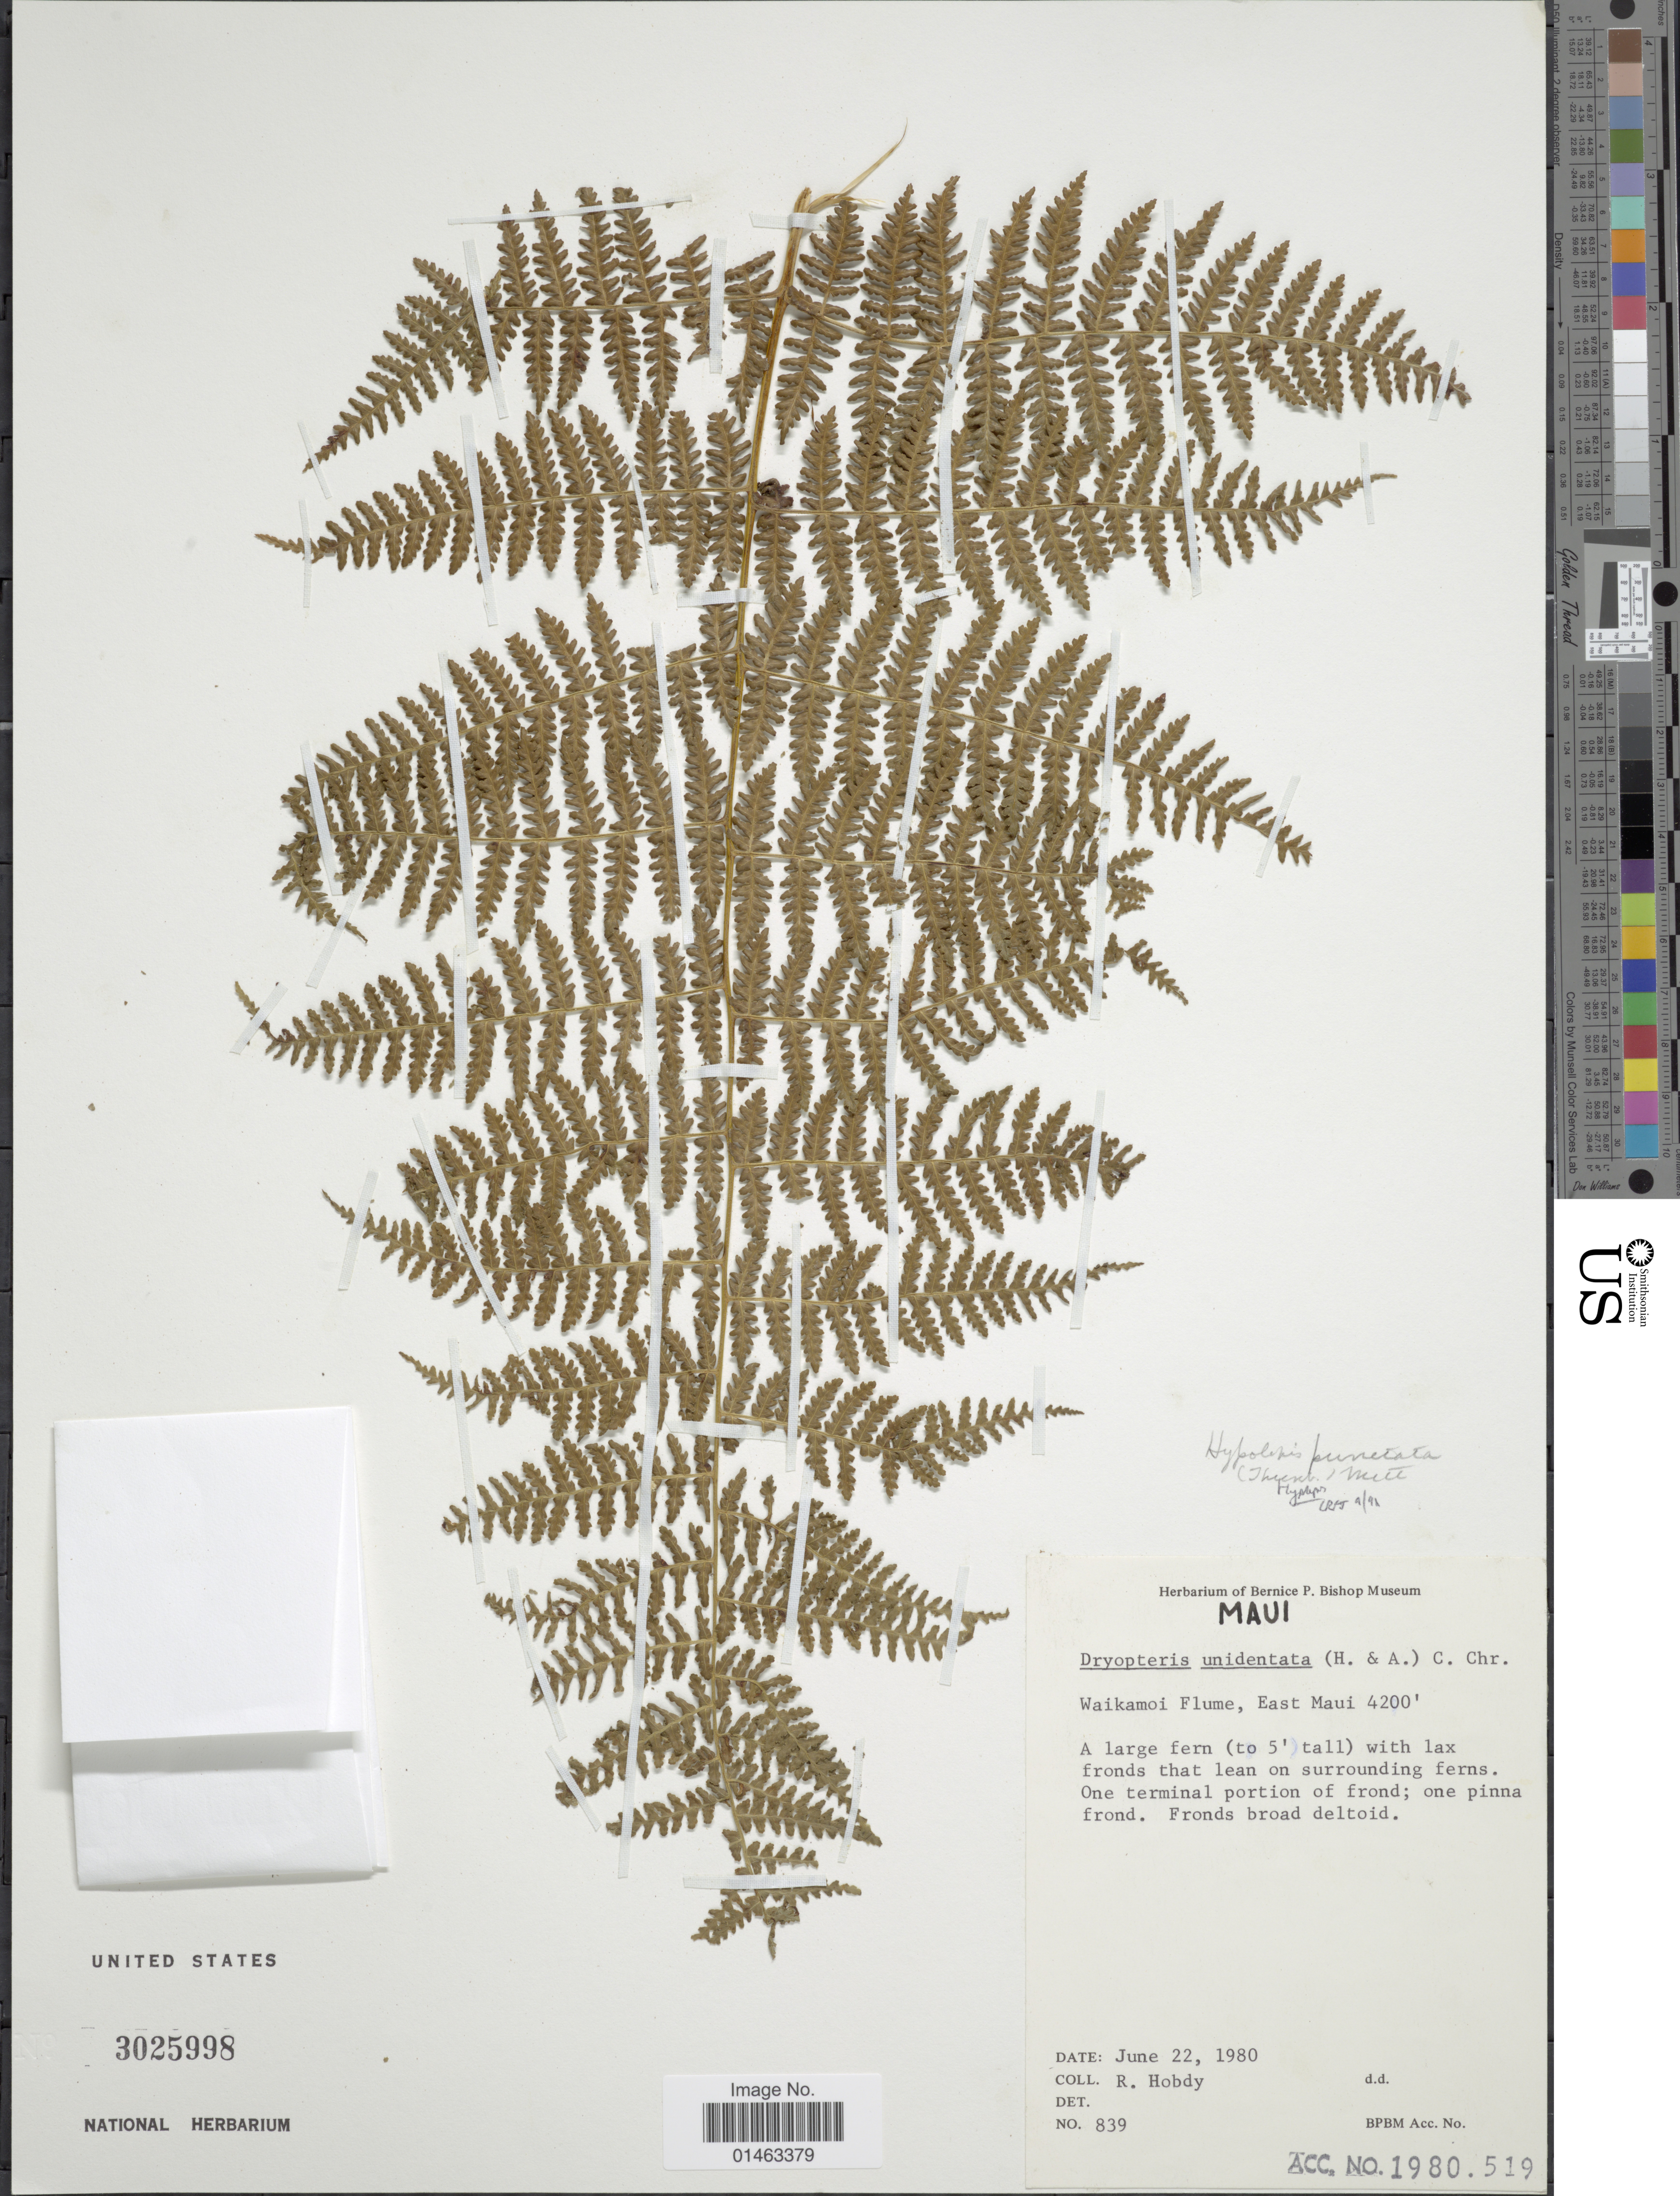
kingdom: Plantae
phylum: Tracheophyta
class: Polypodiopsida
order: Polypodiales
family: Dennstaedtiaceae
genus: Hypolepis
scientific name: Hypolepis punctata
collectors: R. Hobdy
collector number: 839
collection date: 1980-06-22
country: United States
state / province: Hawaii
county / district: Maui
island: Maui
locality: Waikamoi Flume, East Maui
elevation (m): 1280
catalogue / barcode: US 3025998